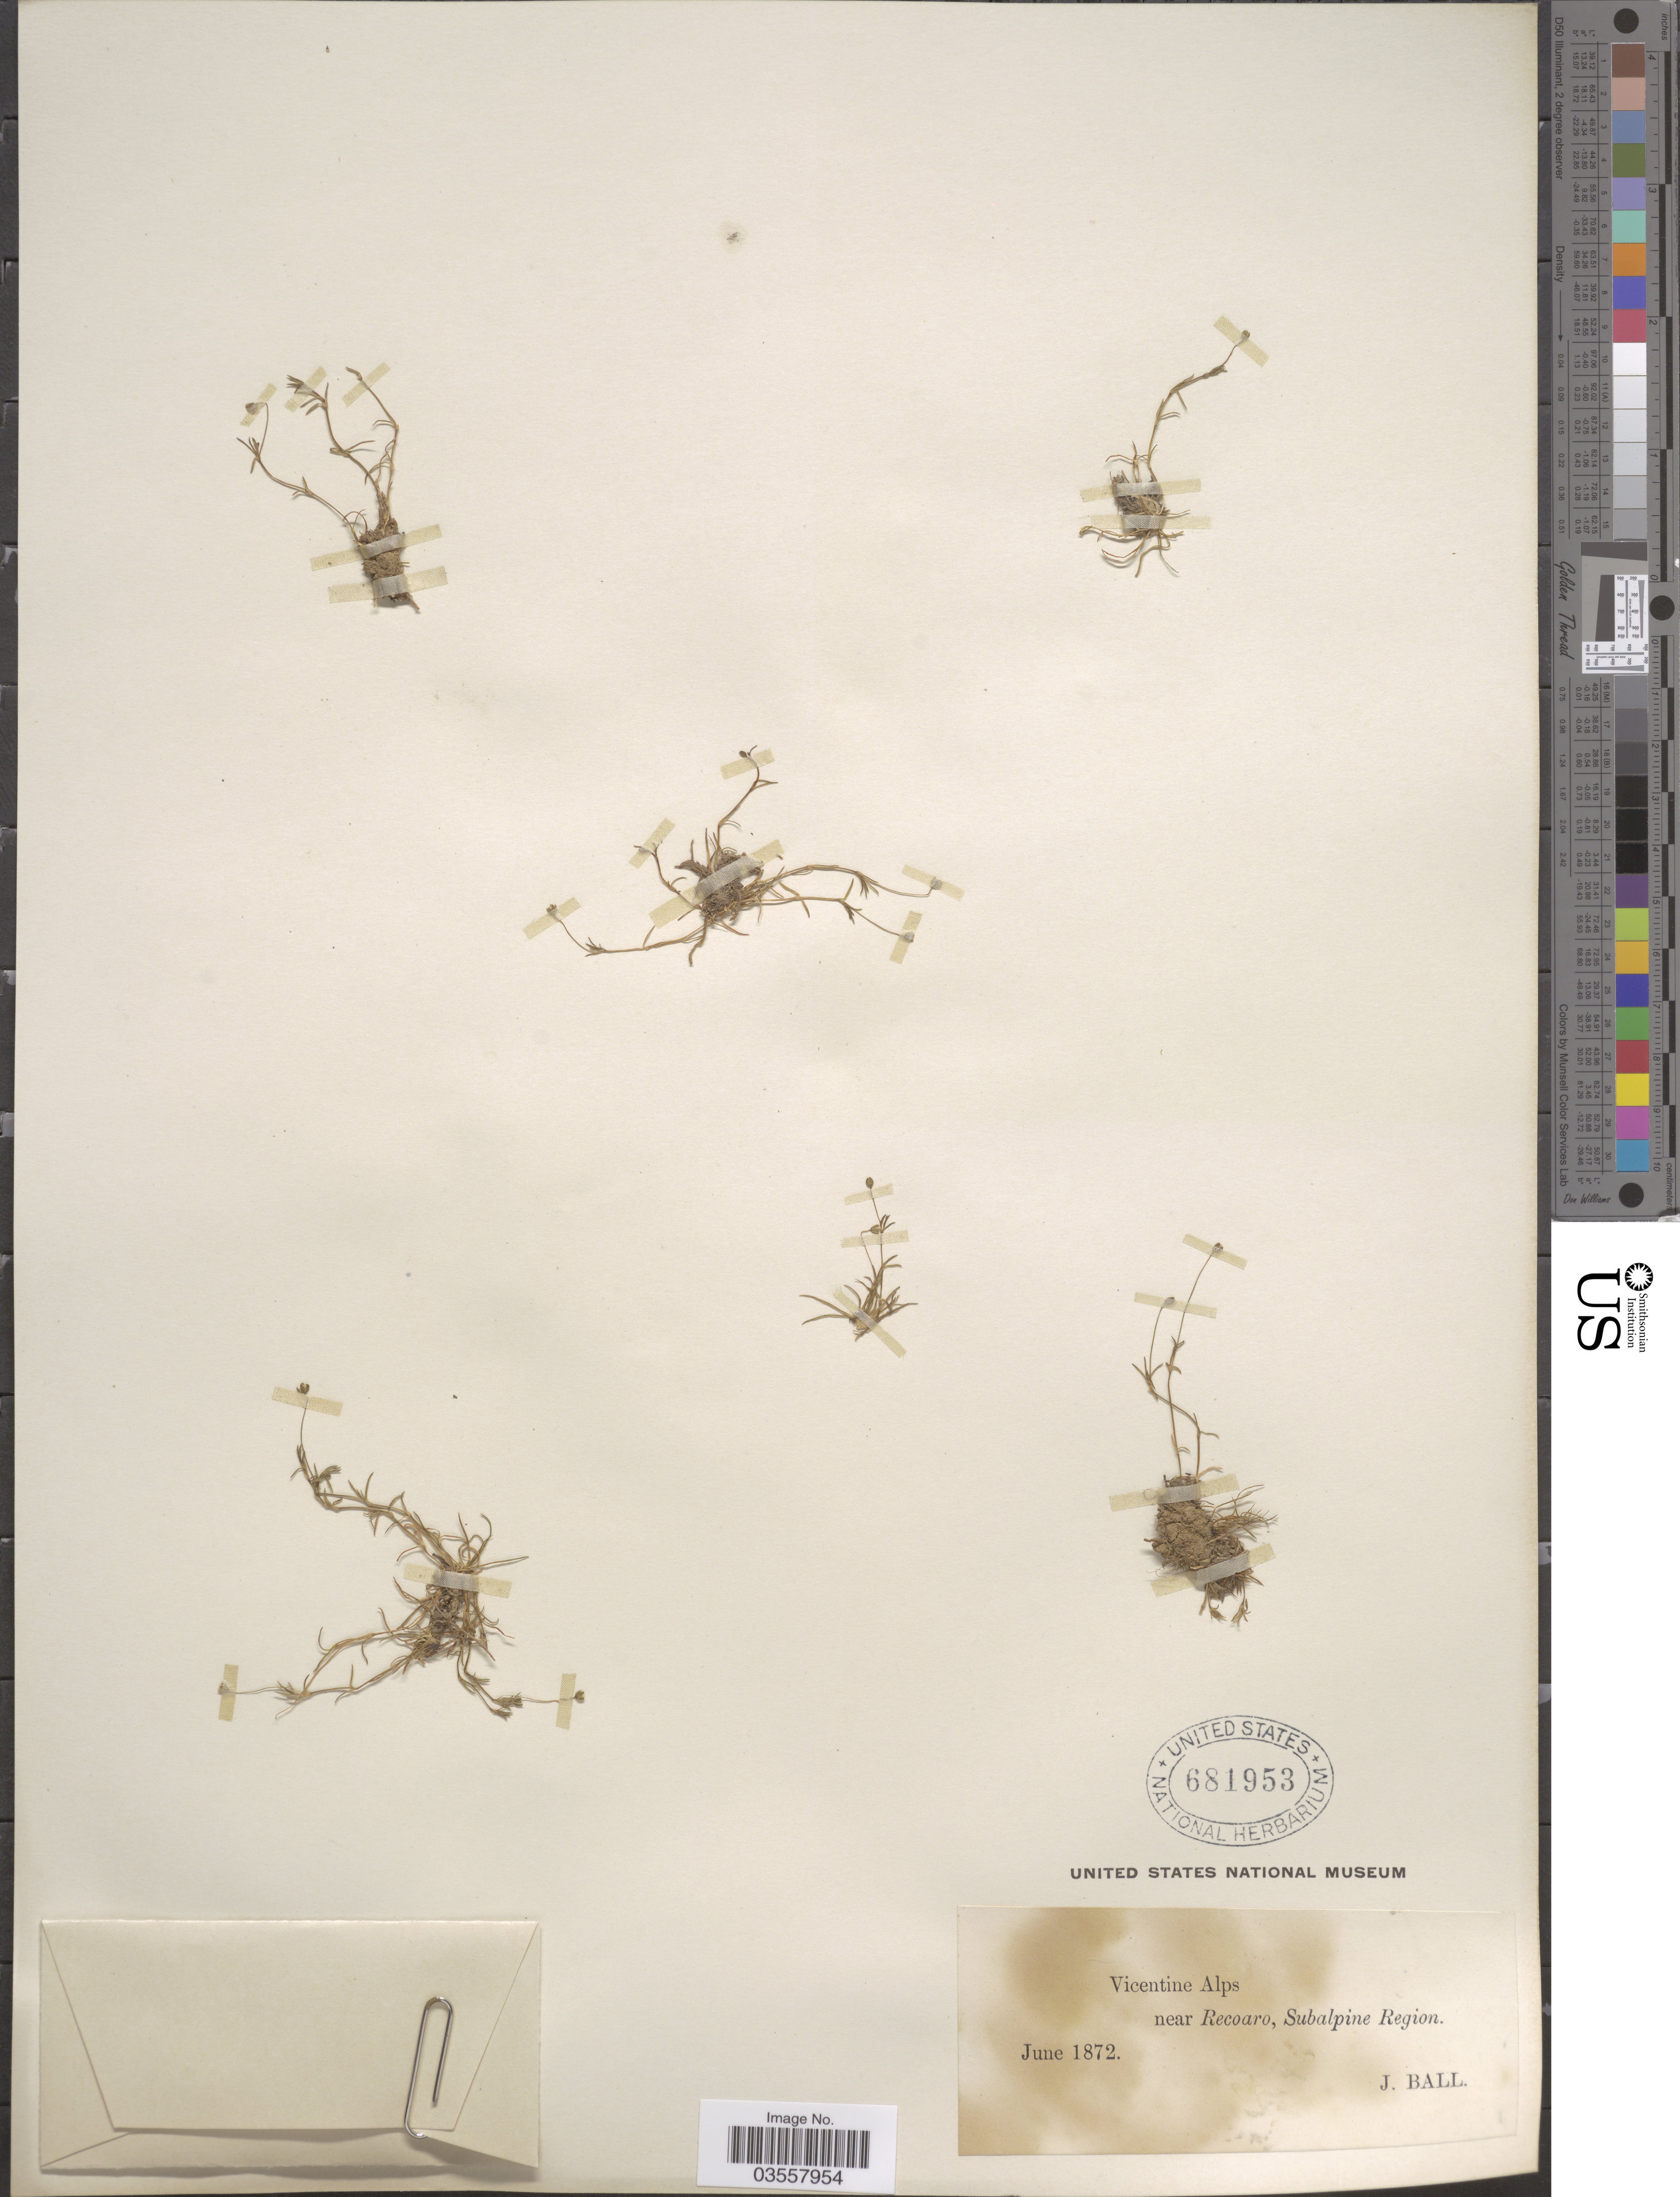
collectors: J. Ball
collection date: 1872-06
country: Italy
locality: Vicentine Alps near Recoaro, Subalpine Region.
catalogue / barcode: US 681953